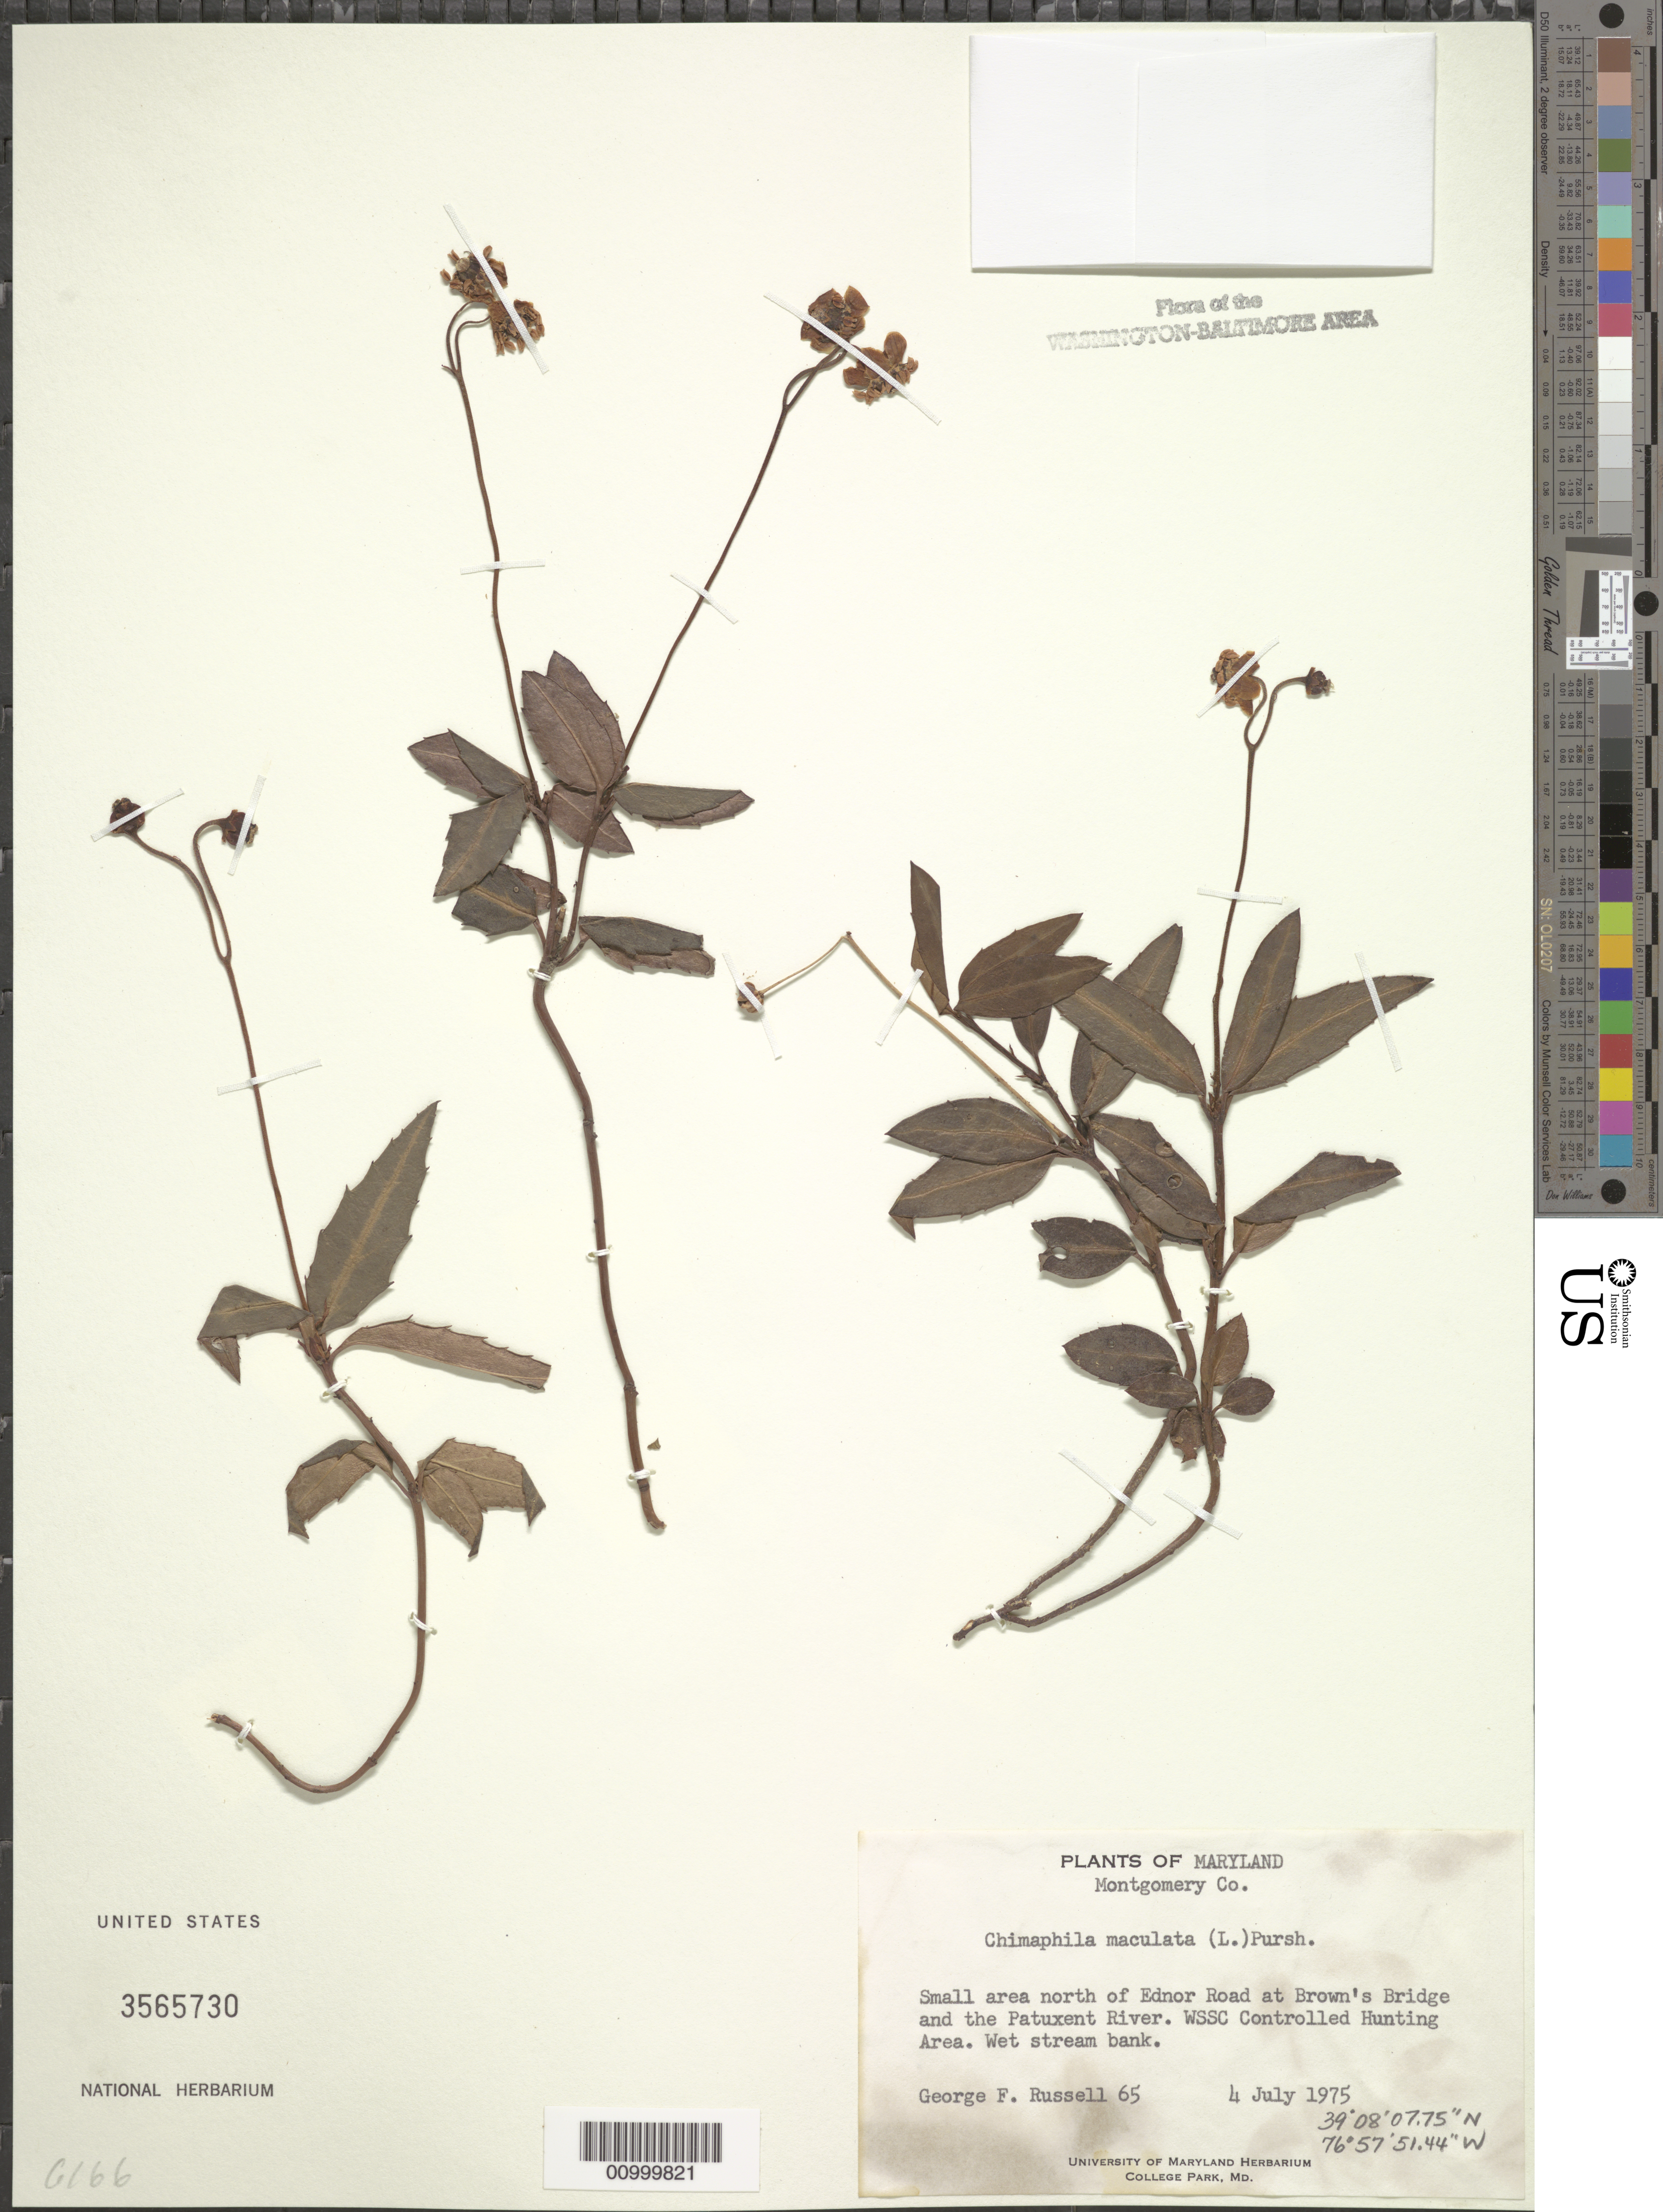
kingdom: Plantae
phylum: Tracheophyta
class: Magnoliopsida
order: Ericales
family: Ericaceae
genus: Chimaphila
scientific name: Chimaphila maculata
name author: (L.) Pursh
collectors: G. Russell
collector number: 65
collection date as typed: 4 Jul 1975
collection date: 1975-07-04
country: United States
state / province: Maryland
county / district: Montgomery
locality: North of Ednor Road at Brown's Bridge and the Patuxent River. WSSC Controlled Hunting Area.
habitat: wet stream bank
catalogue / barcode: US 3565730